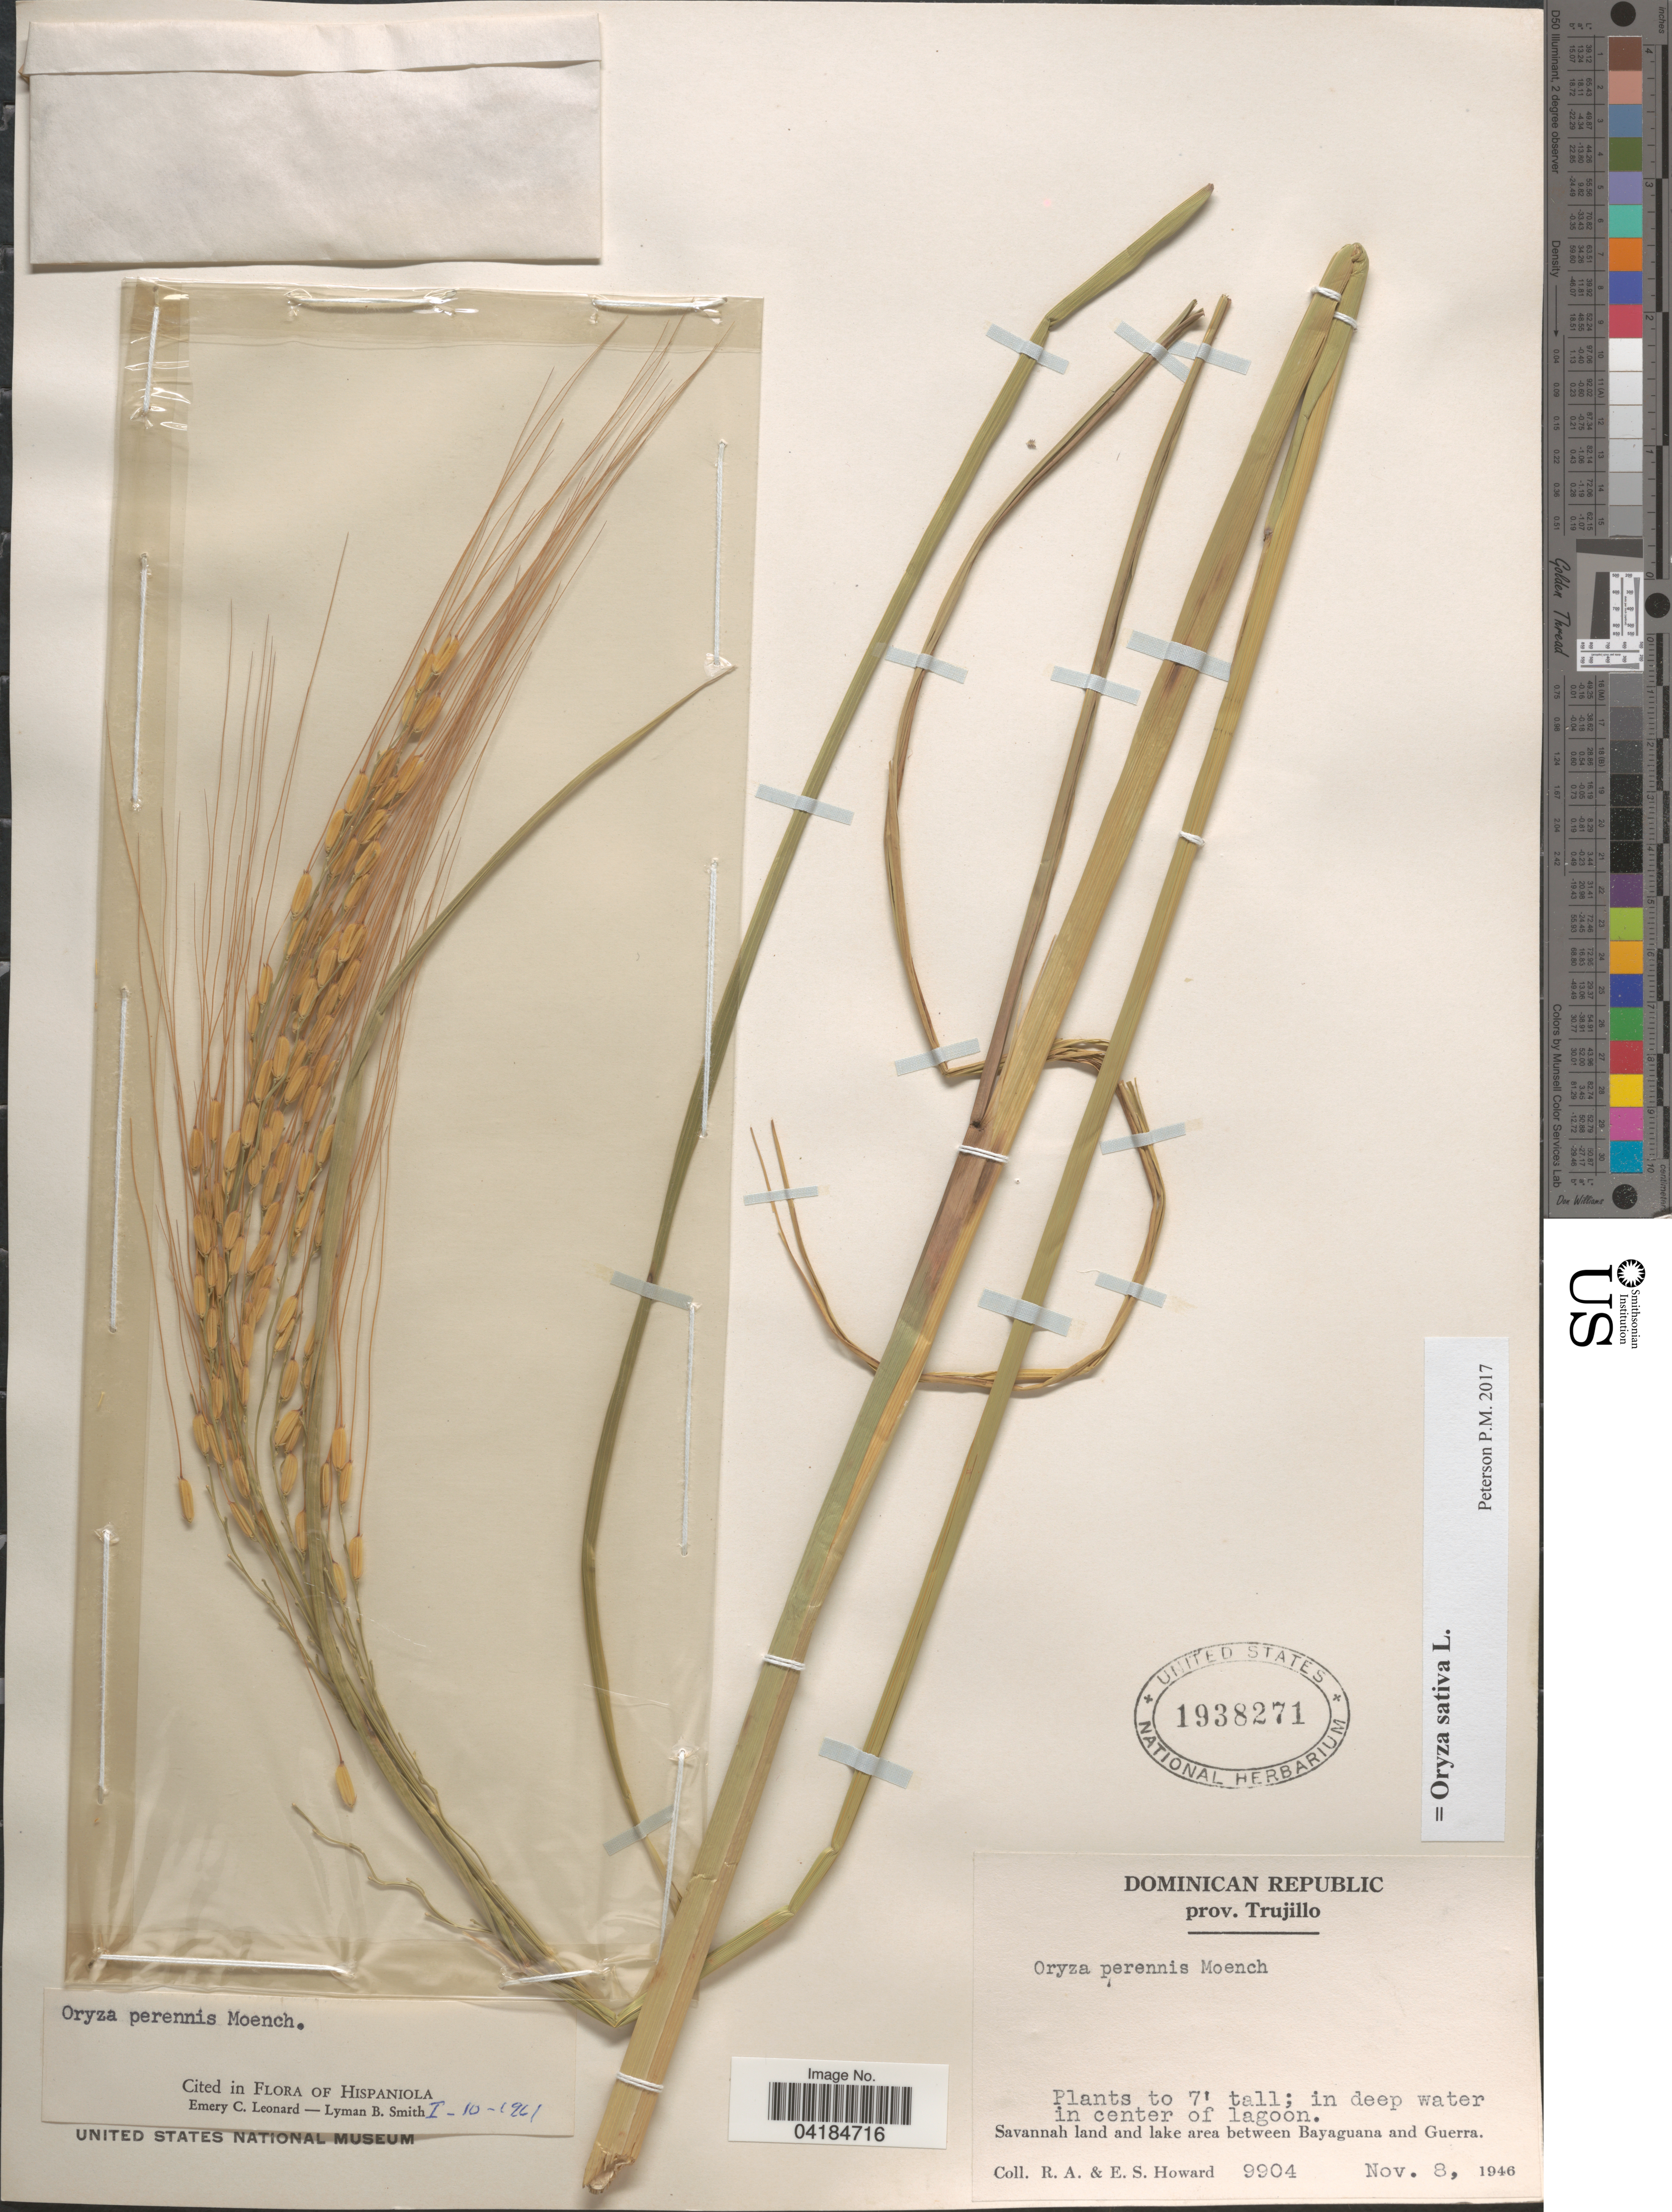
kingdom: Plantae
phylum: Tracheophyta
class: Liliopsida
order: Poales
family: Poaceae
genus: Oryza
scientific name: Oryza sativa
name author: L.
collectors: R. A. Howard & E. S. Howard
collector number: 9904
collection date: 1946-11-08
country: Dominican Republic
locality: Prov. Trujillo. Savannah land and lake area between Bayaguana and Guerra.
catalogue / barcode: US 1938271